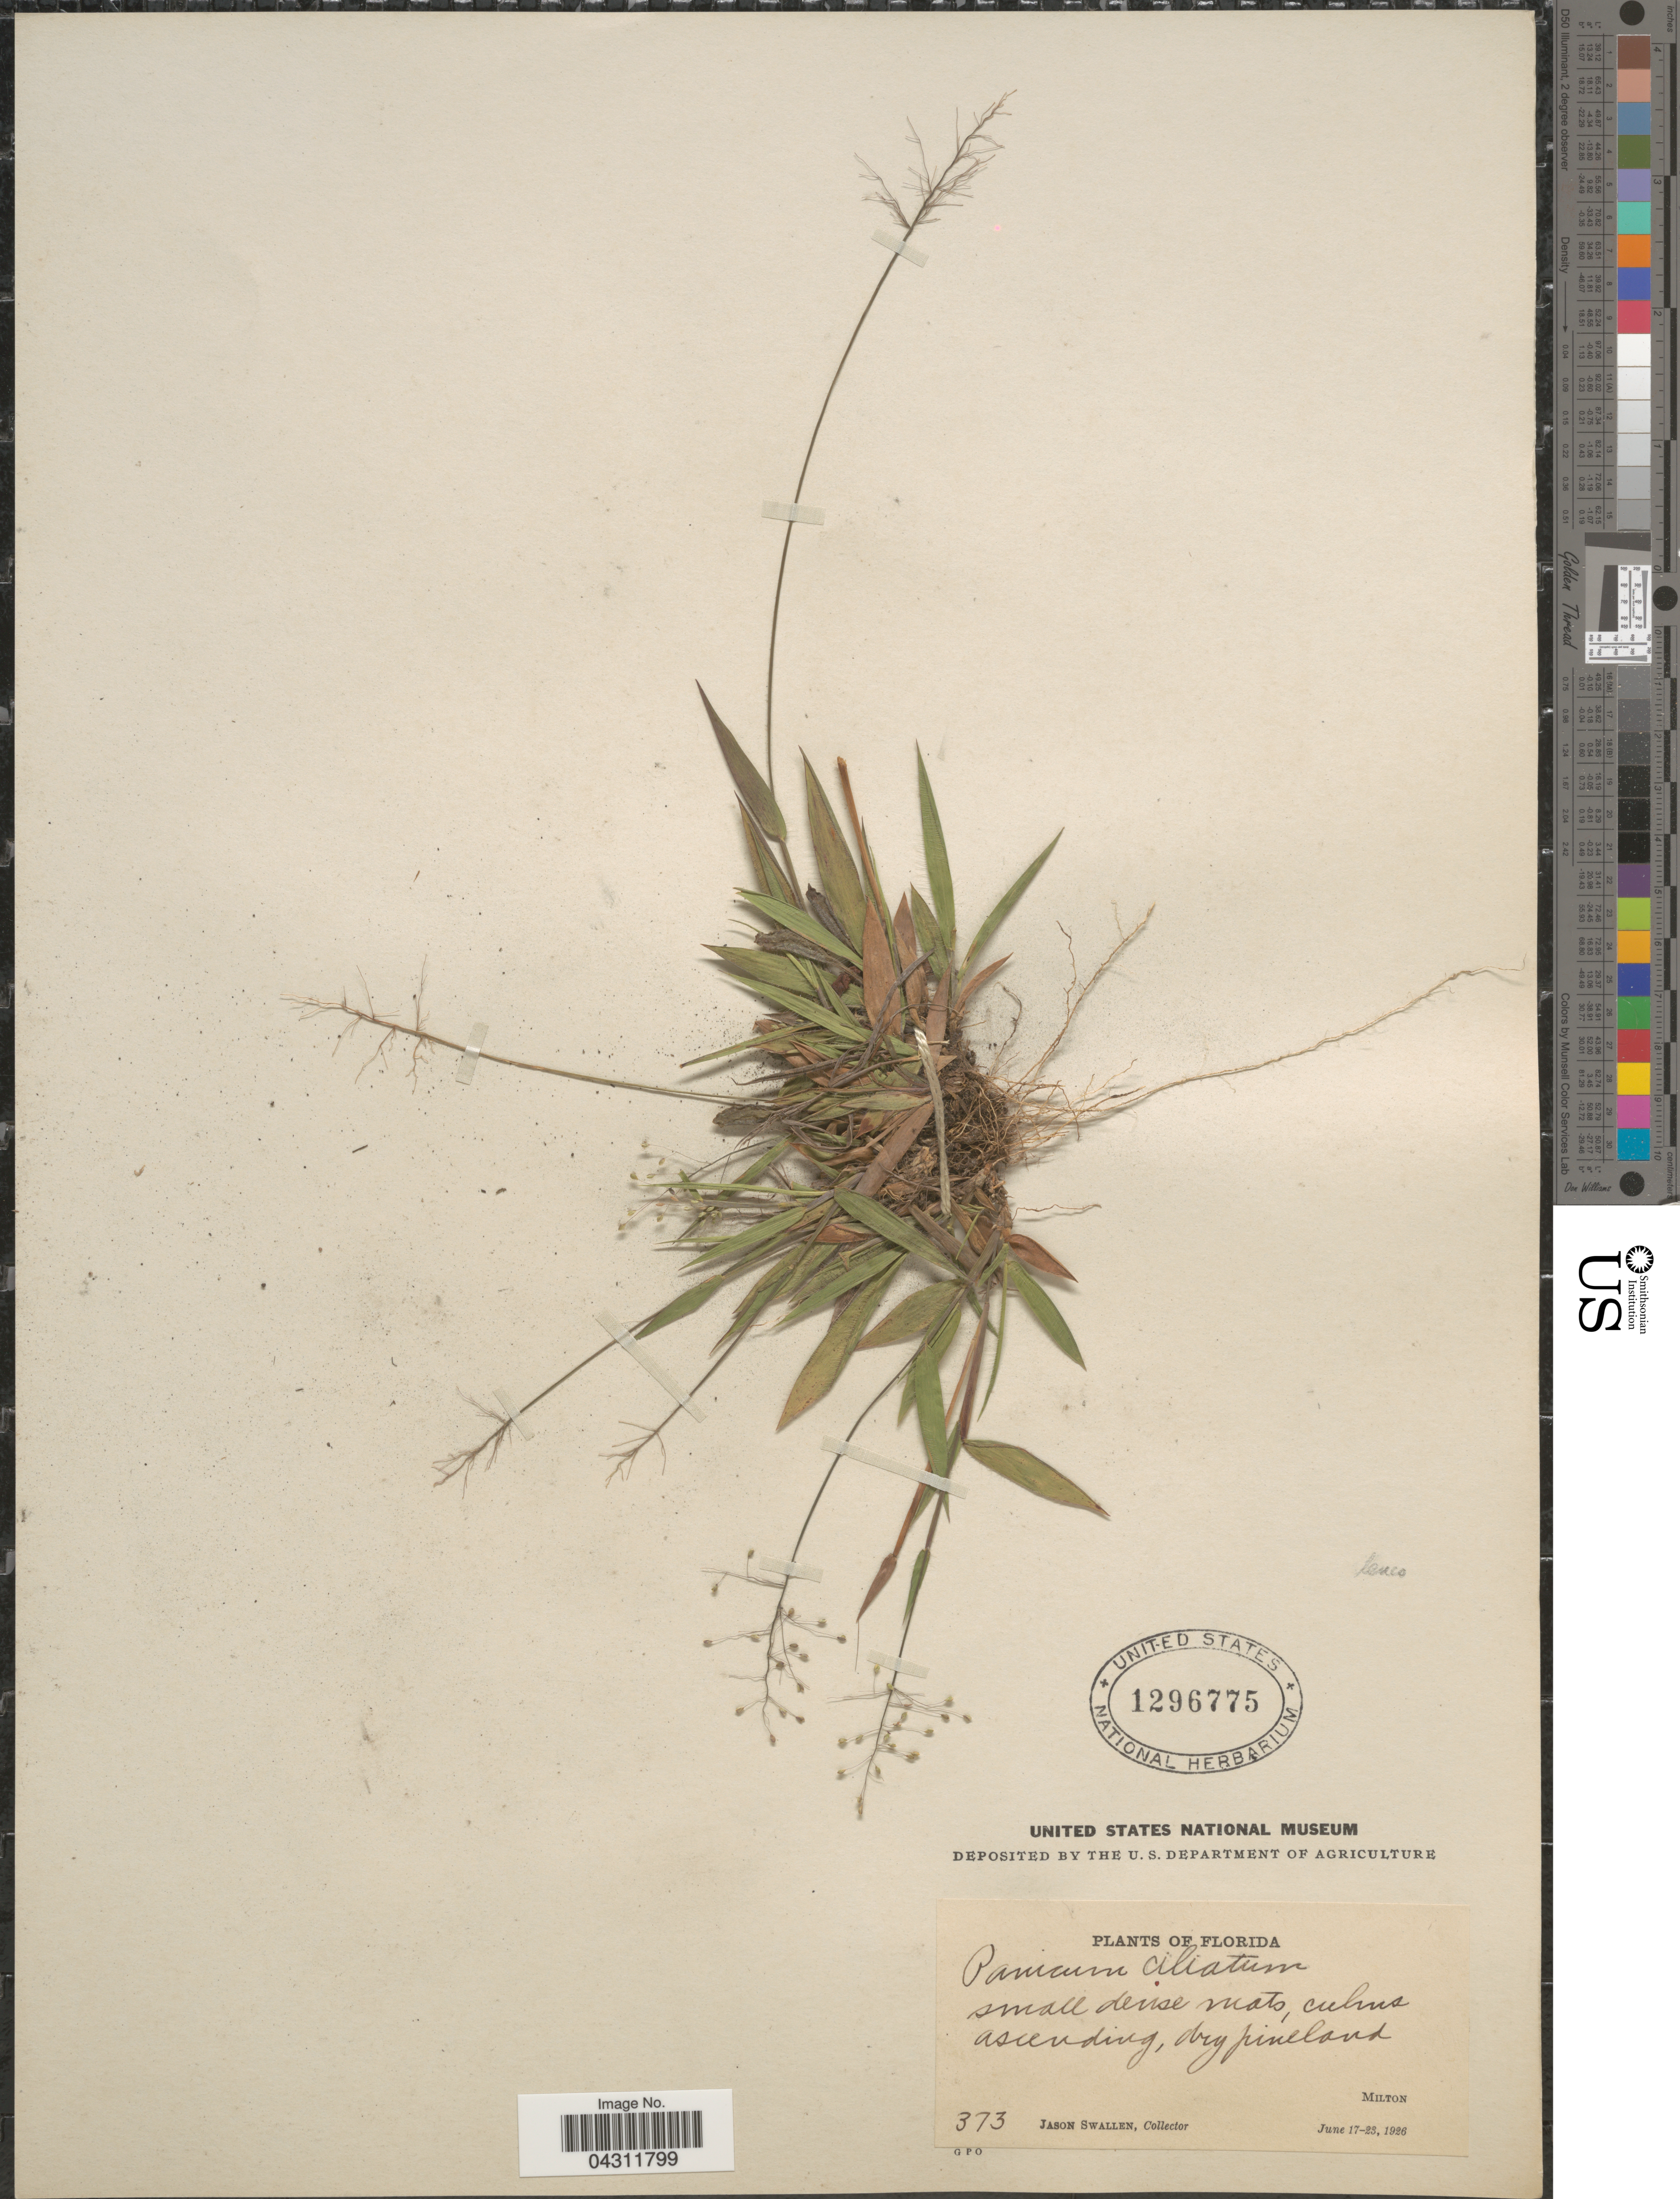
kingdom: Plantae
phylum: Tracheophyta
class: Liliopsida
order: Poales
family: Poaceae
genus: Dichanthelium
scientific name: Dichanthelium strigosum var. leucoblepharis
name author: (Trin.) Freckmann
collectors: J. R. Swallen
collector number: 373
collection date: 1926-06-17/1926-06-23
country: United States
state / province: Florida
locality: Milton.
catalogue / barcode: US 1296775